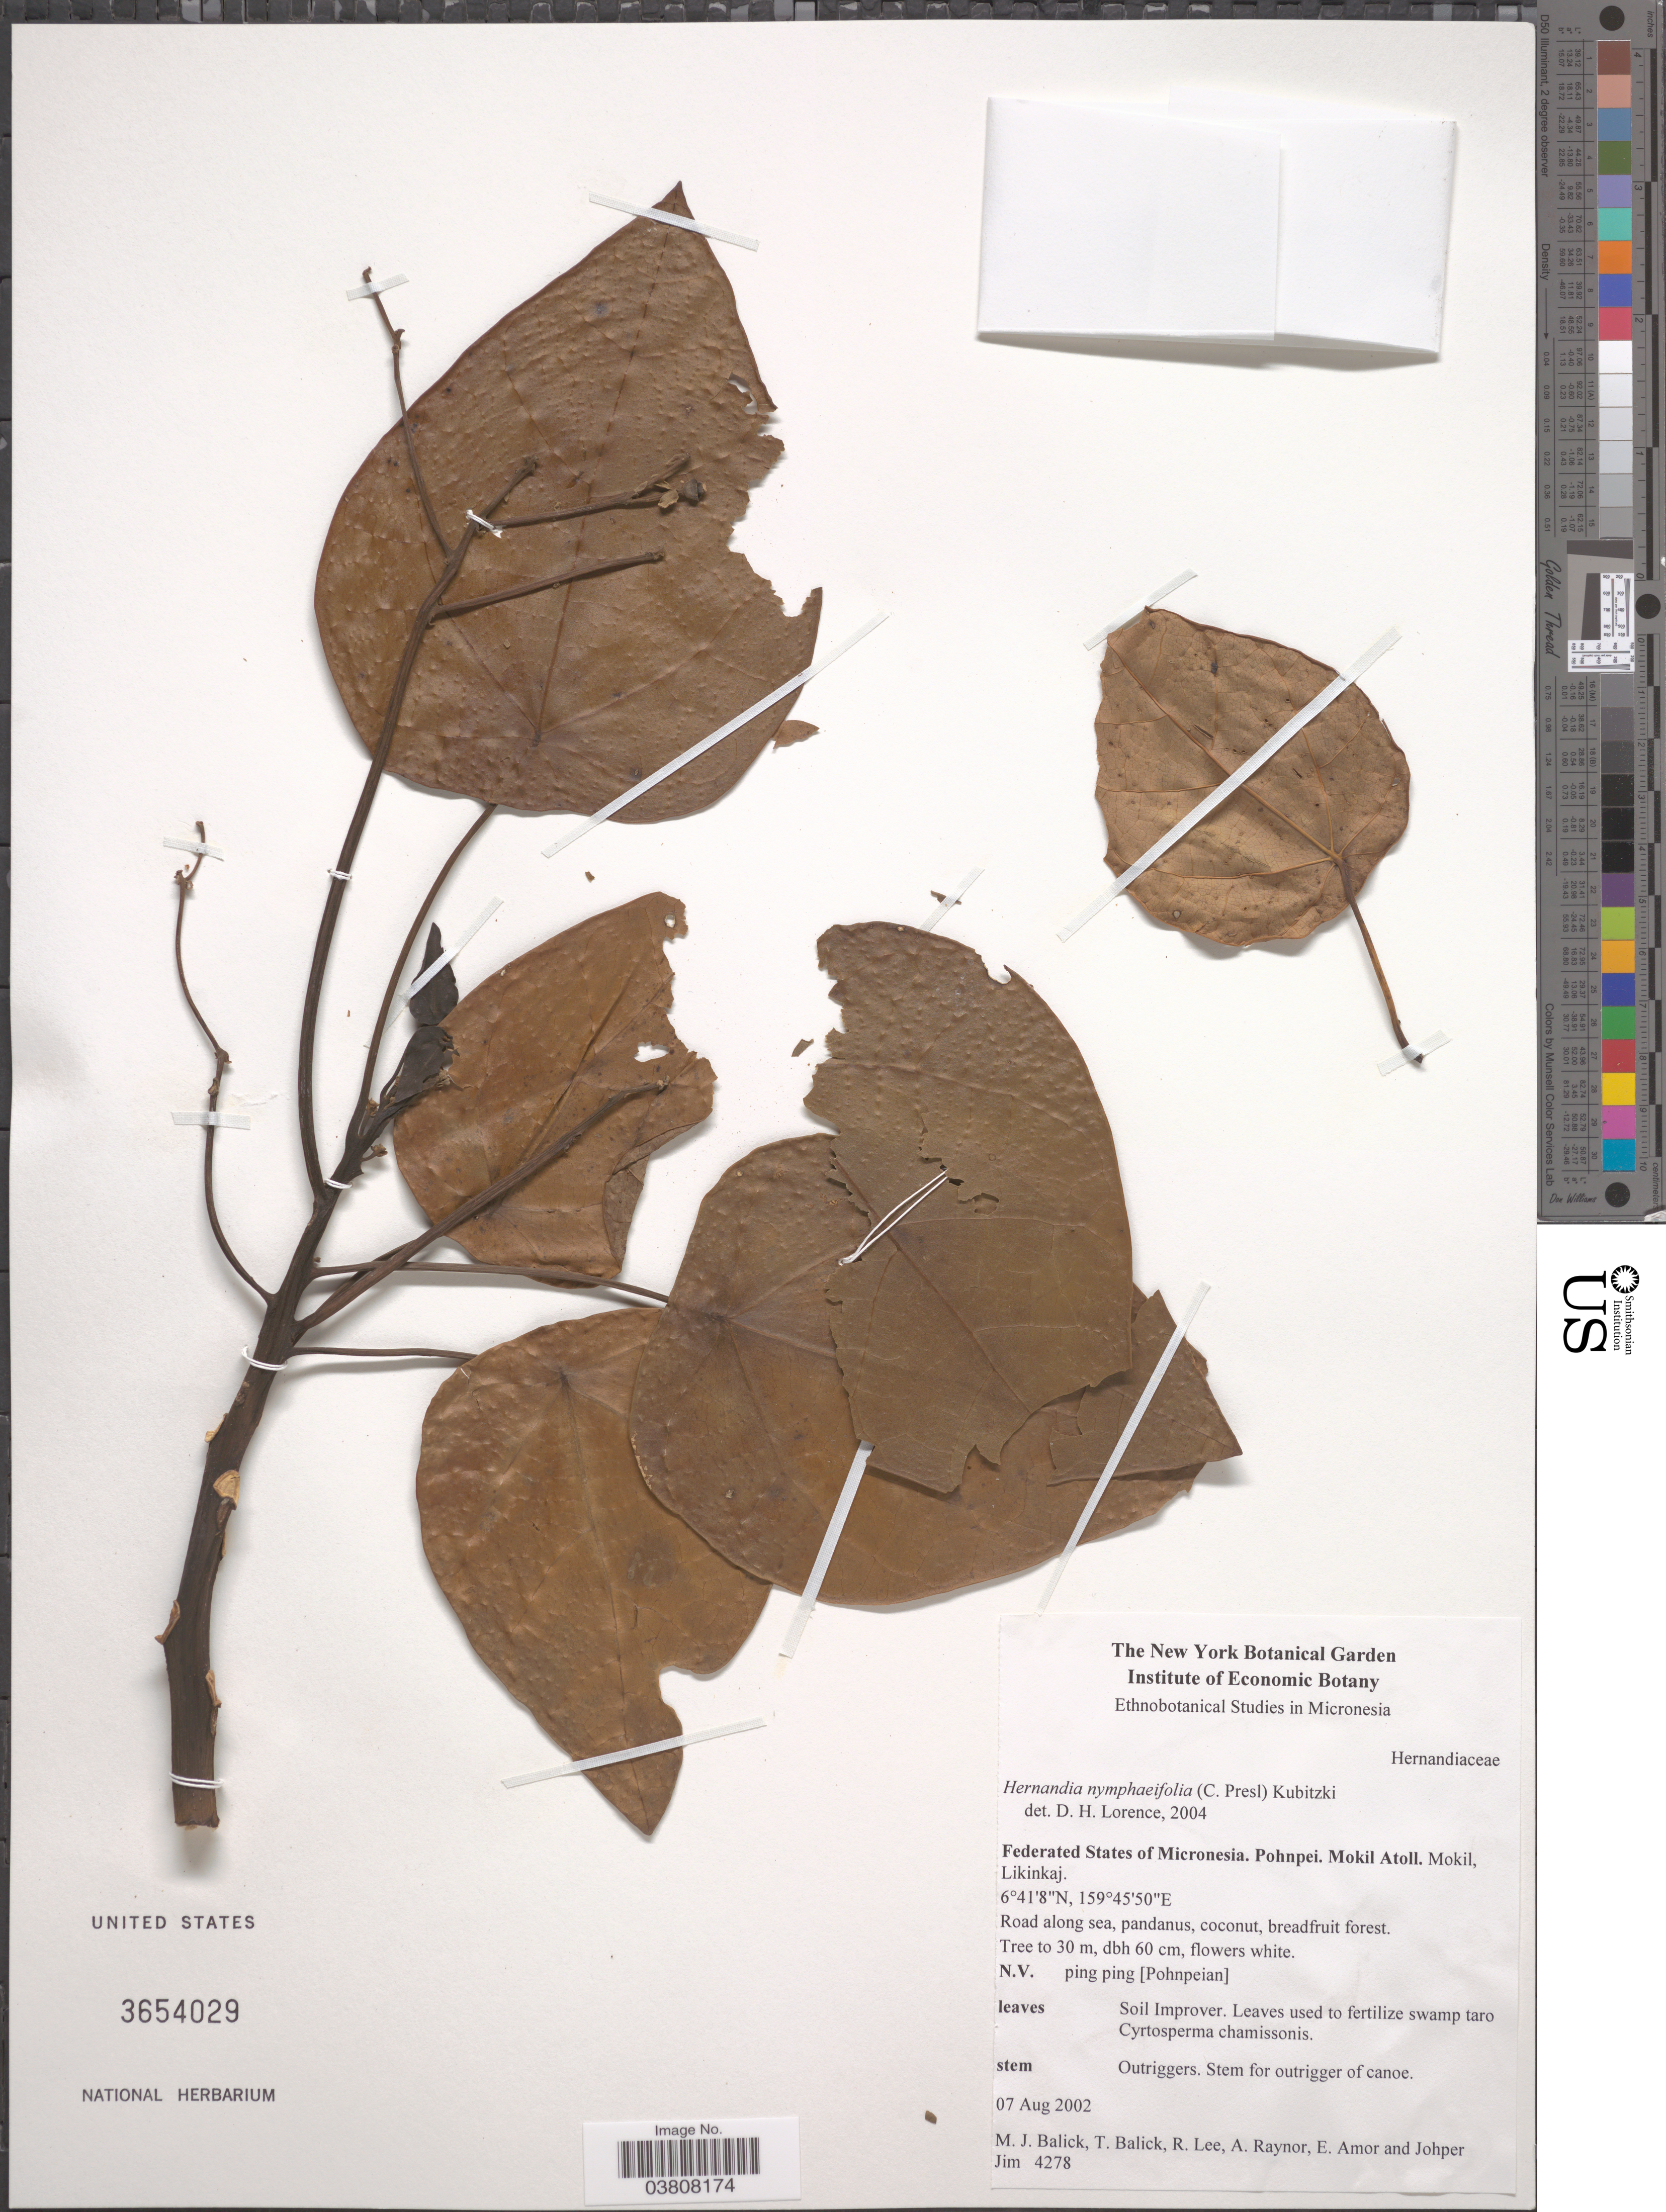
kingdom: Plantae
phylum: Tracheophyta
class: Magnoliopsida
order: Laurales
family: Hernandiaceae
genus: Hernandia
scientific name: Hernandia nymphaeifolia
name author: (C. Presl) Kubitzki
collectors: M. J. Balick, T. Balick, R. Lee, A. Raynor & et al.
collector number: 4278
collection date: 2002-08-07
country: Micronesia, Federated States of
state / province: Pohnpei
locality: Federated States of Micronesia. Mokil Atoll. Mokil, Likinkaj.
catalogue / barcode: US 3654029